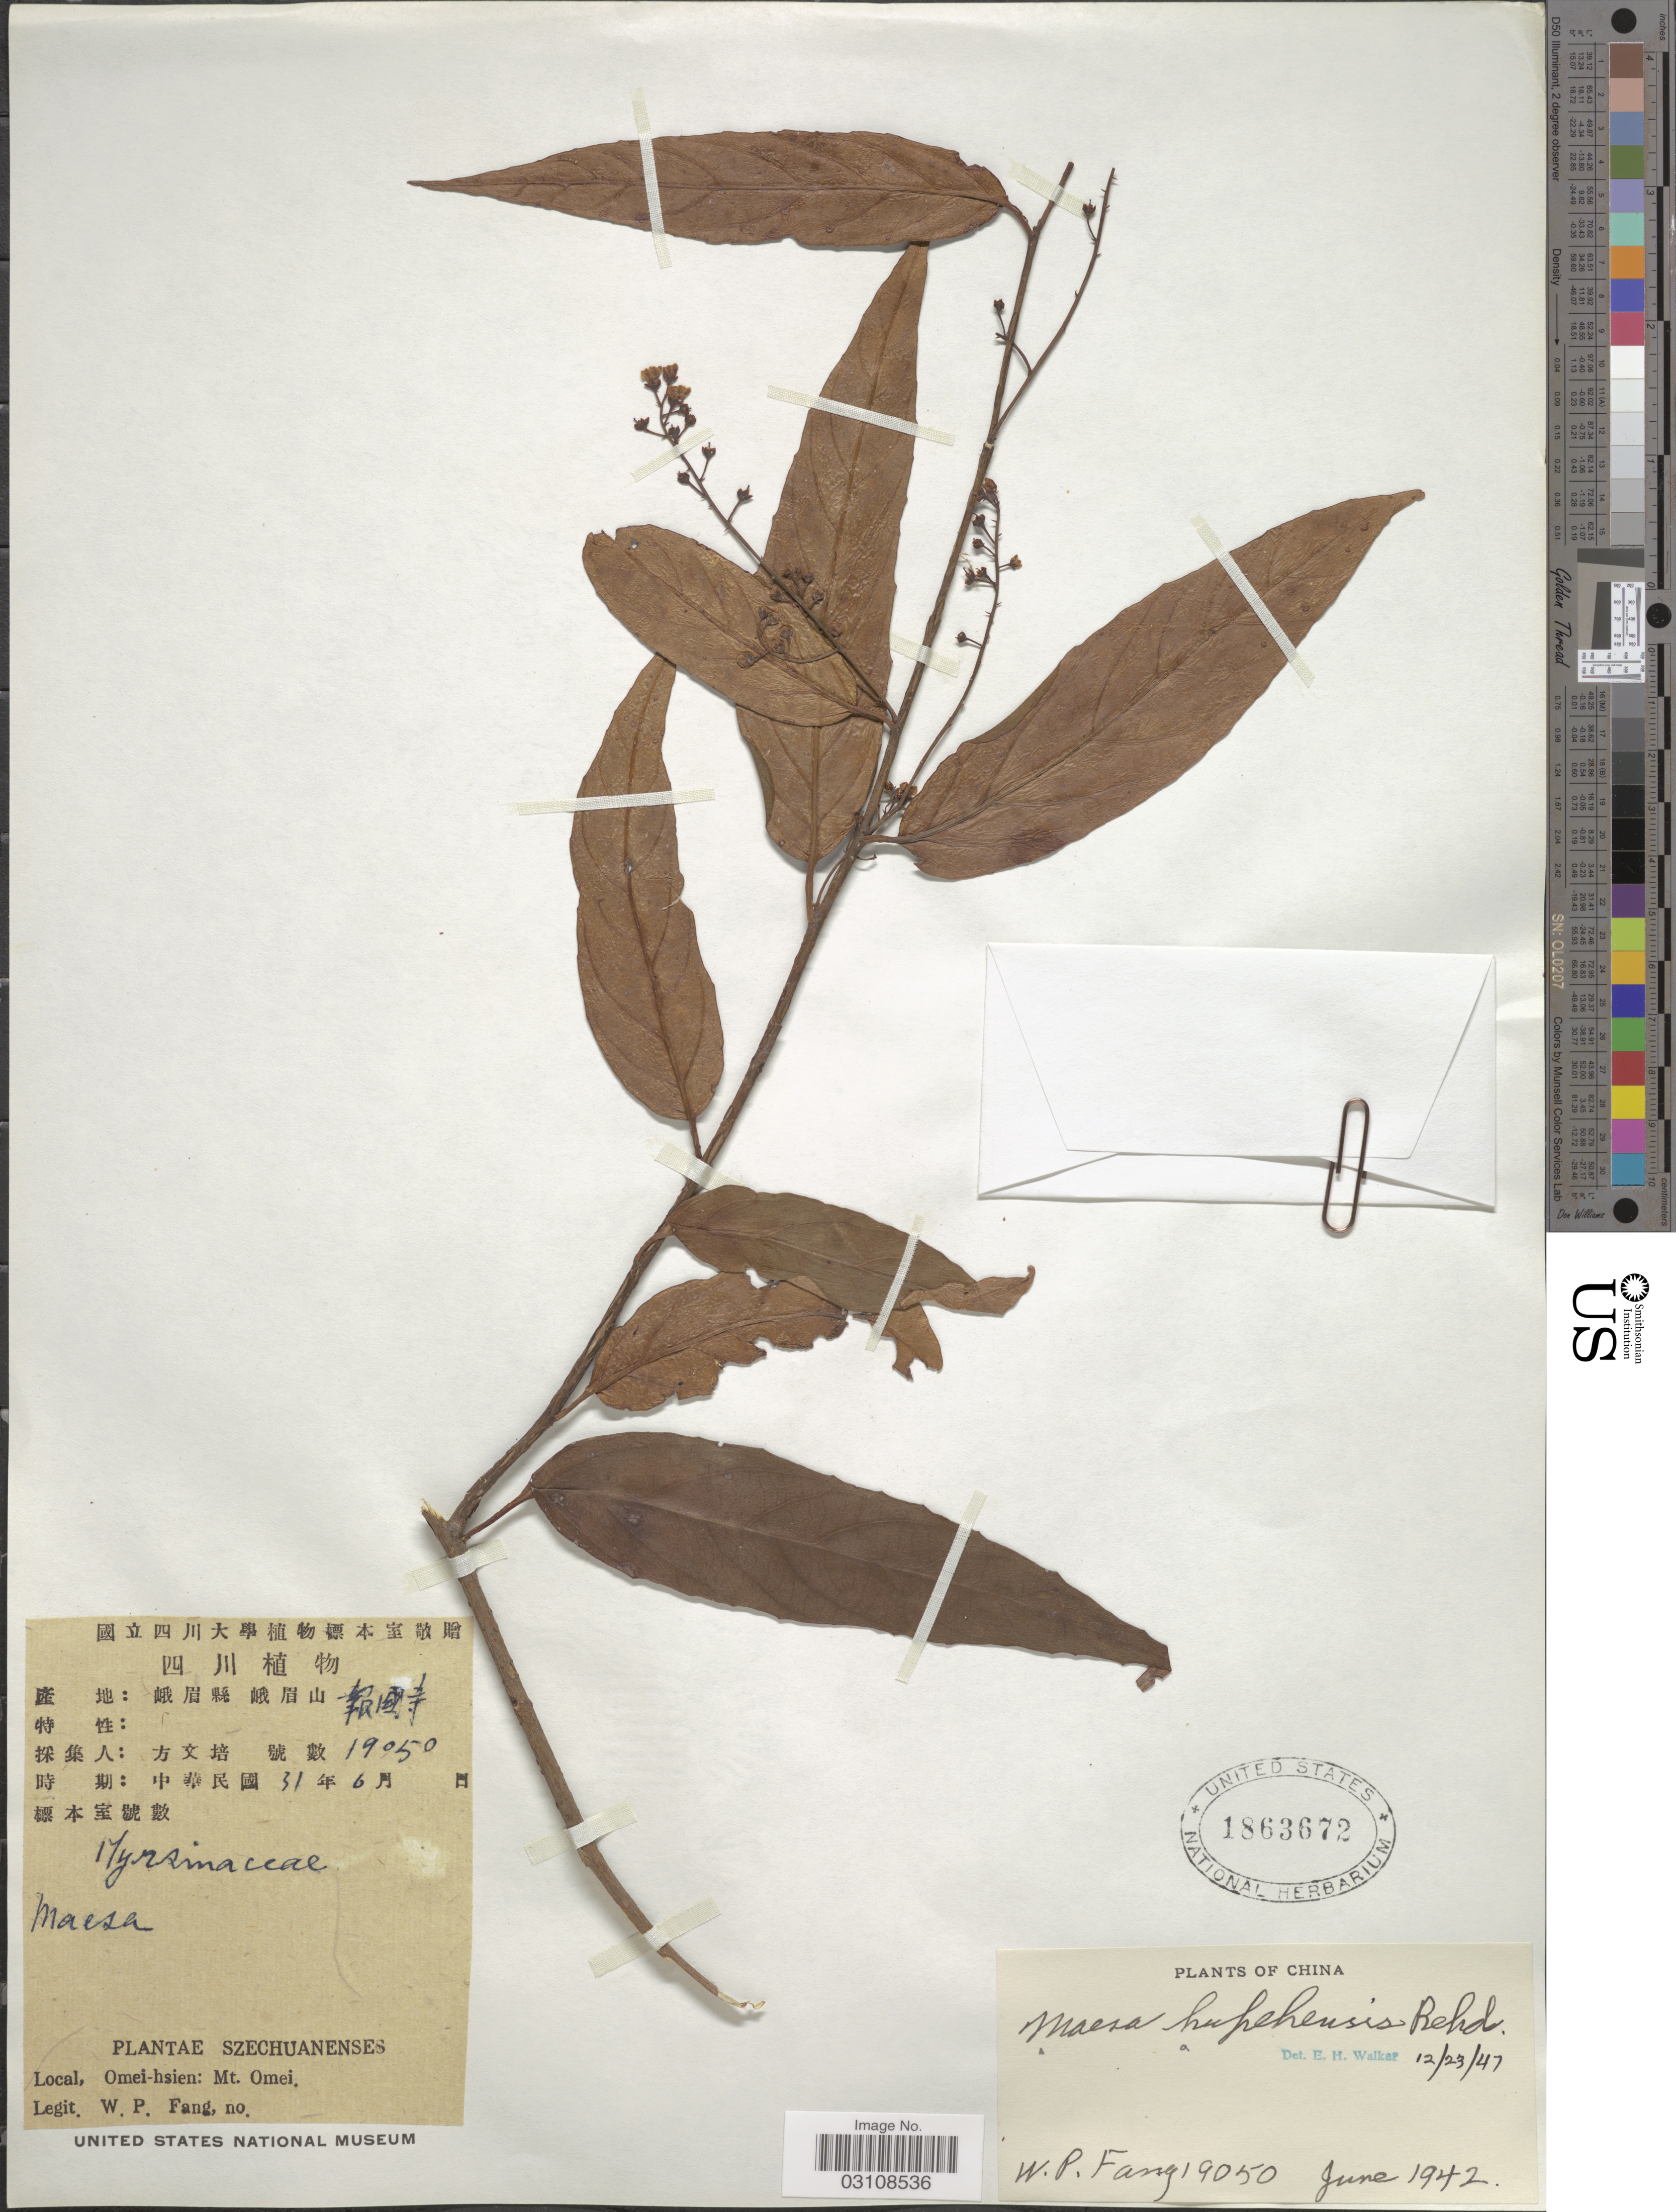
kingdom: Plantae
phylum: Tracheophyta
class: Magnoliopsida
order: Ericales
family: Primulaceae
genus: Maesa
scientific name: Maesa hupehensis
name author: Rehder in Sarg.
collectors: W. P. Fang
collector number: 19050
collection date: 1942-06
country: China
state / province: Sichuan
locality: Szechuanenses. Omei-hsien: Mt. Omei.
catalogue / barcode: US 1863672